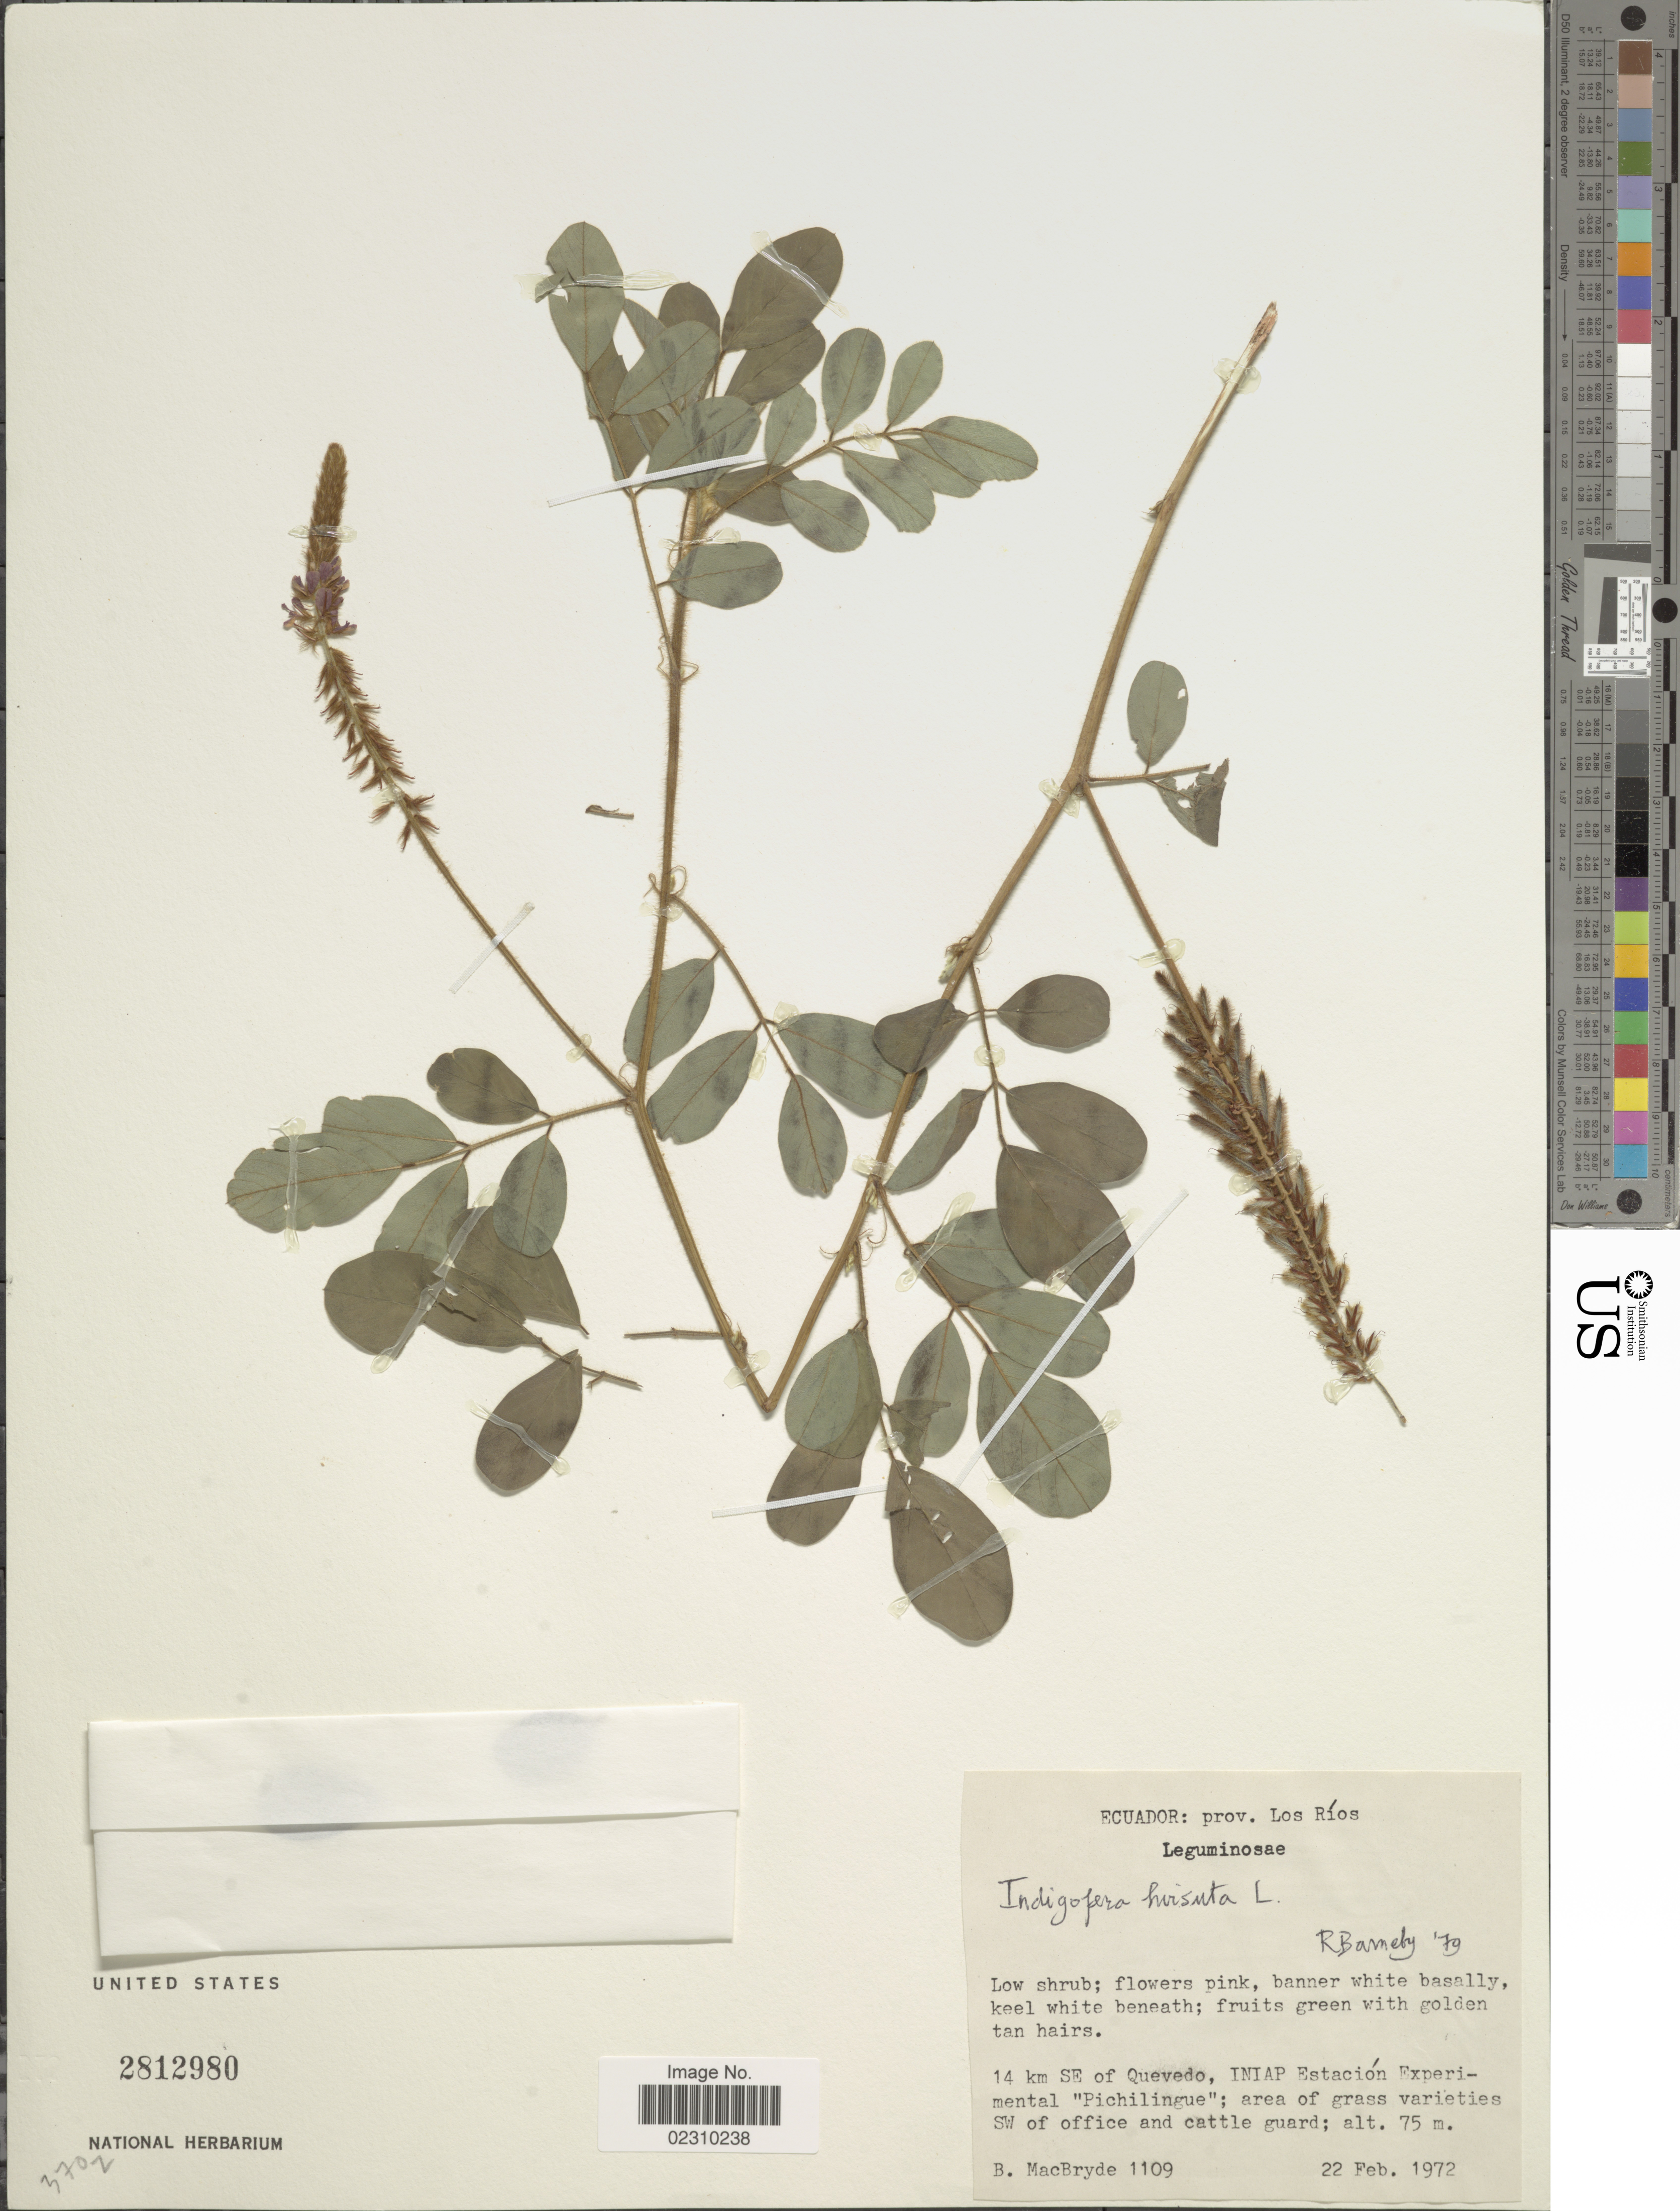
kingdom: Plantae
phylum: Tracheophyta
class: Magnoliopsida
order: Fabales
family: Fabaceae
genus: Indigofera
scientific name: Indigofera hirsuta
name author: L.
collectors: B. MacBryde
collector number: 1109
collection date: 1972-02-22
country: Ecuador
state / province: Los Ríos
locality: Ecuador: Prov. Los Rios. 14 km SE of Quevedo, INIAP Estacion Experimental "Pichilingue"; area of varieties SW of office and cattle guard.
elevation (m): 75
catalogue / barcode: US 2812980